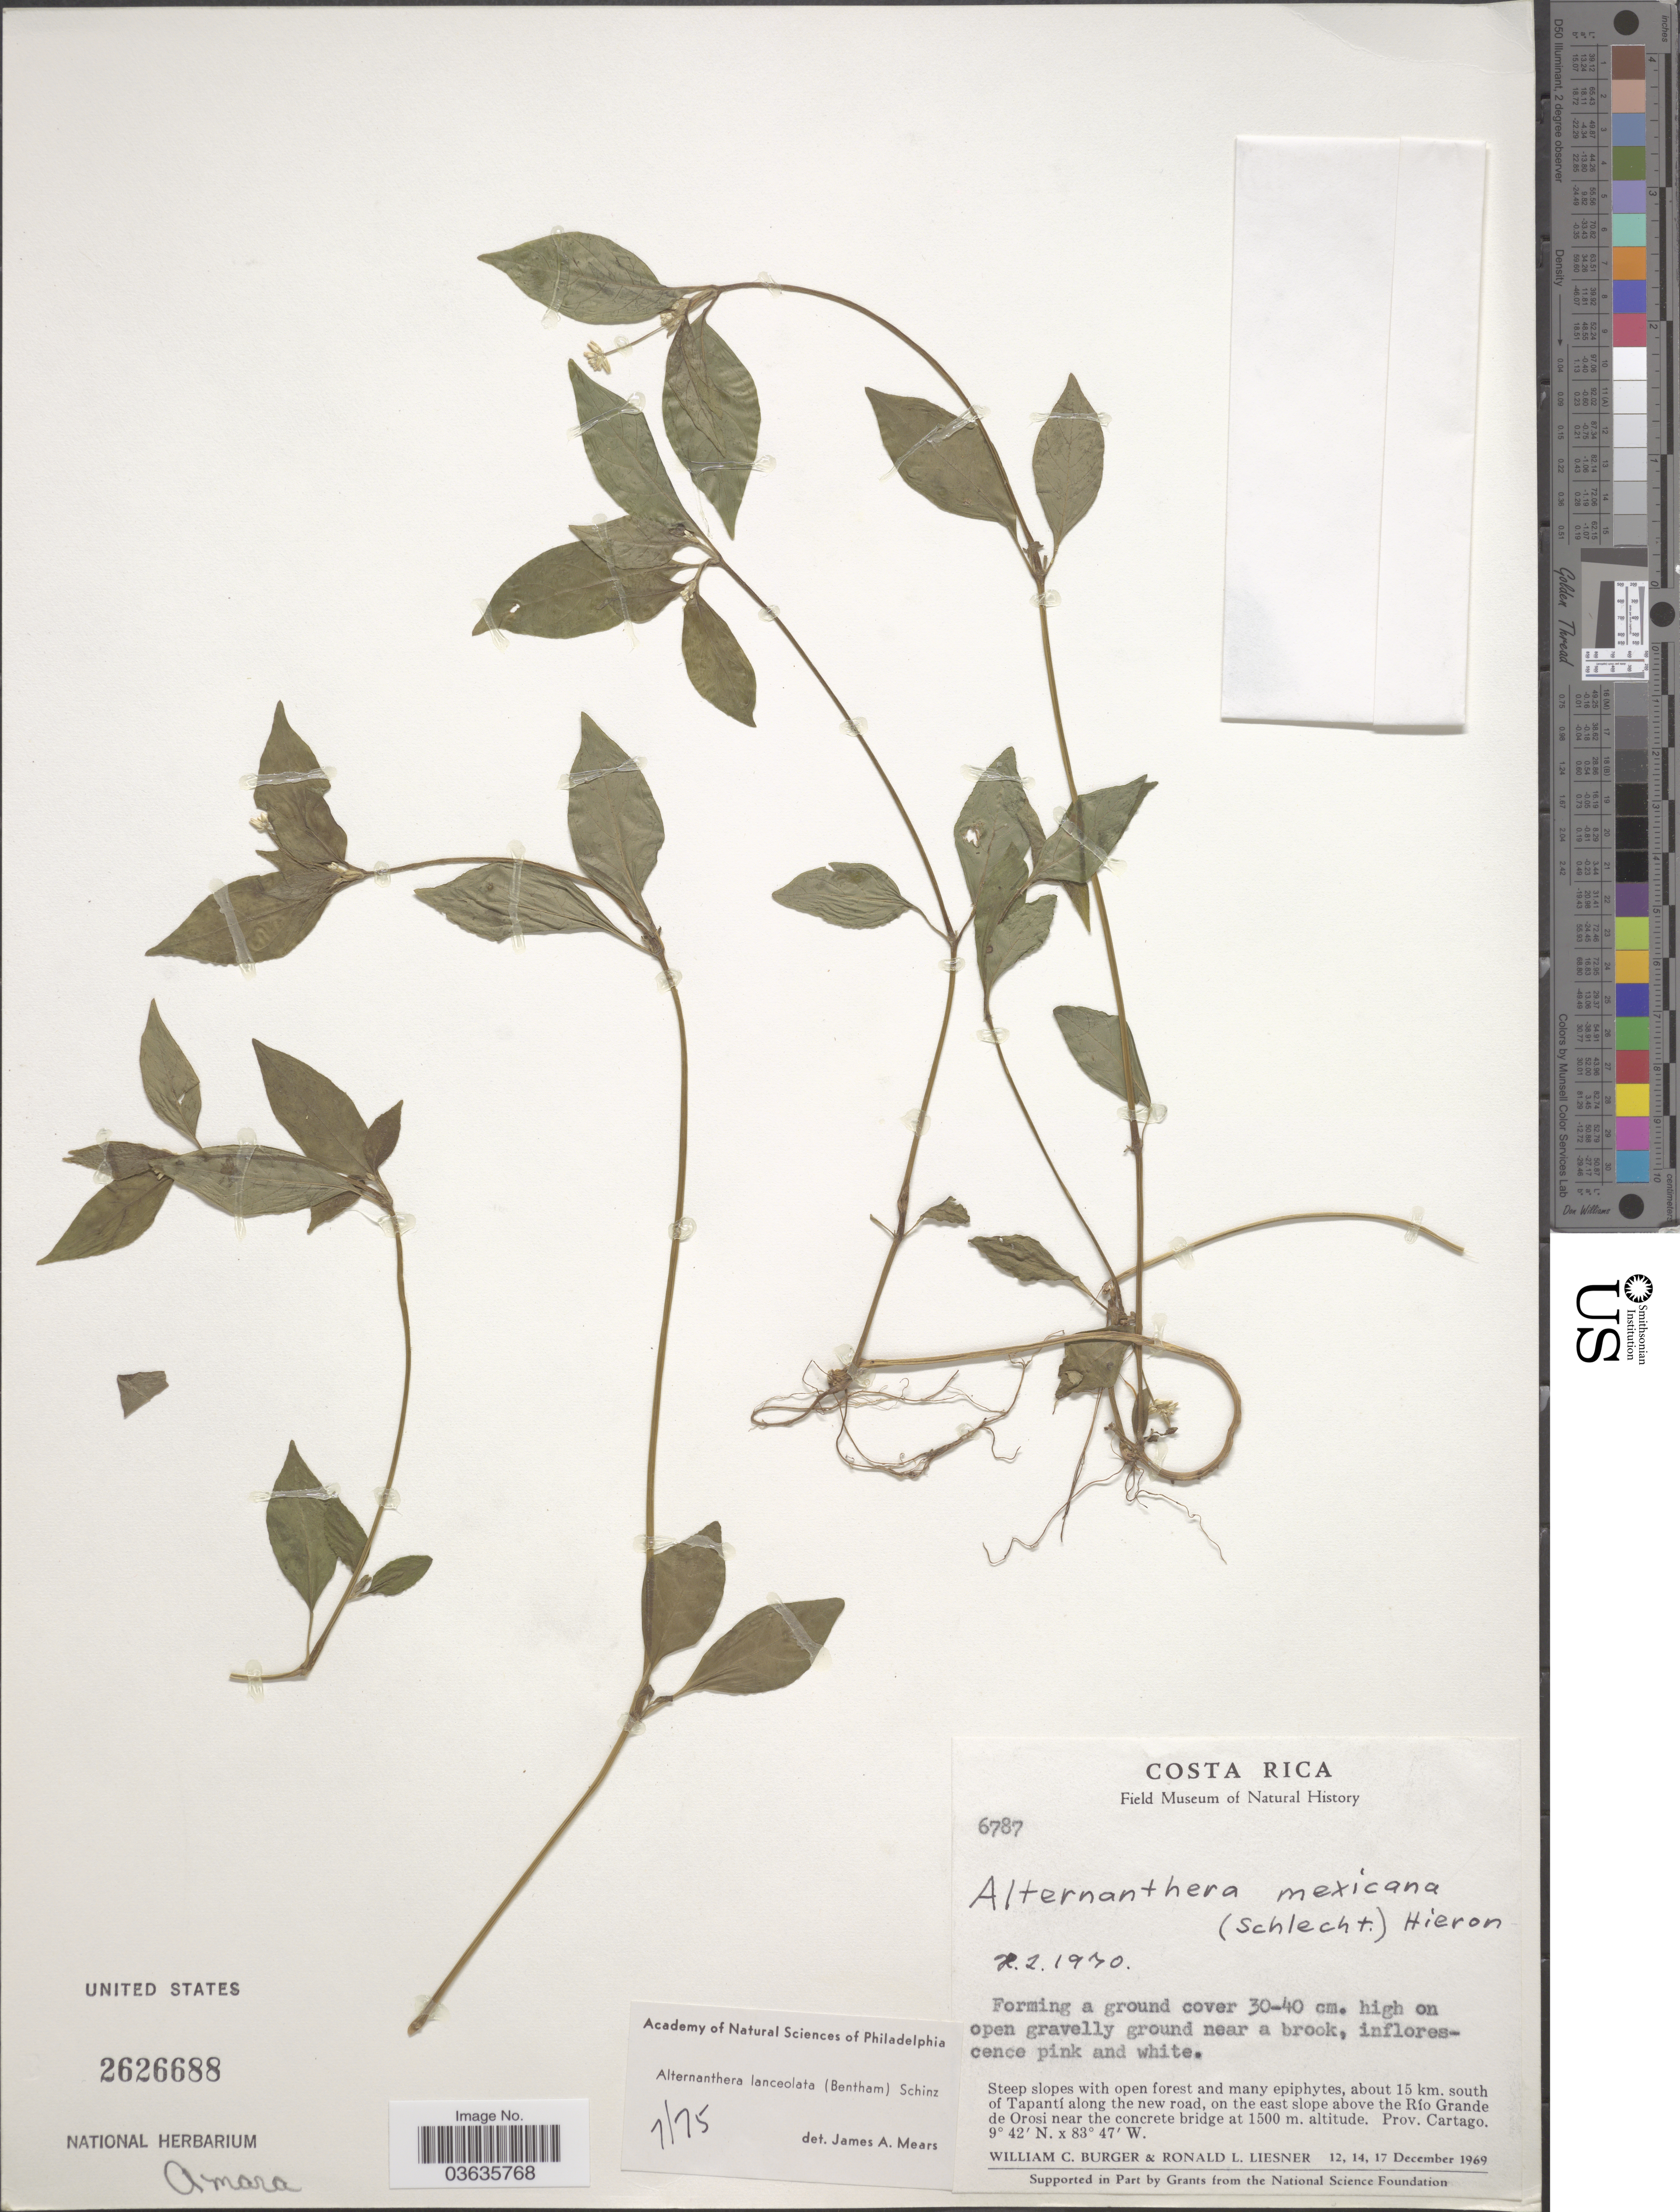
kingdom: Plantae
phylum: Tracheophyta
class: Magnoliopsida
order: Caryophyllales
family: Amaranthaceae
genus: Alternanthera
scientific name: Alternanthera lanceolata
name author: (Benth.) Schinz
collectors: W. Burger & R. L. Liesner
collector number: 6787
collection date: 1969-12-12/1969-12-17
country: Costa Rica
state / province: Cartago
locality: About 15 km. south of Tapantí along the new road, on the east slope above the Río Grande de Orosi near the concrete bridge.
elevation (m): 1500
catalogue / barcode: US 2626688